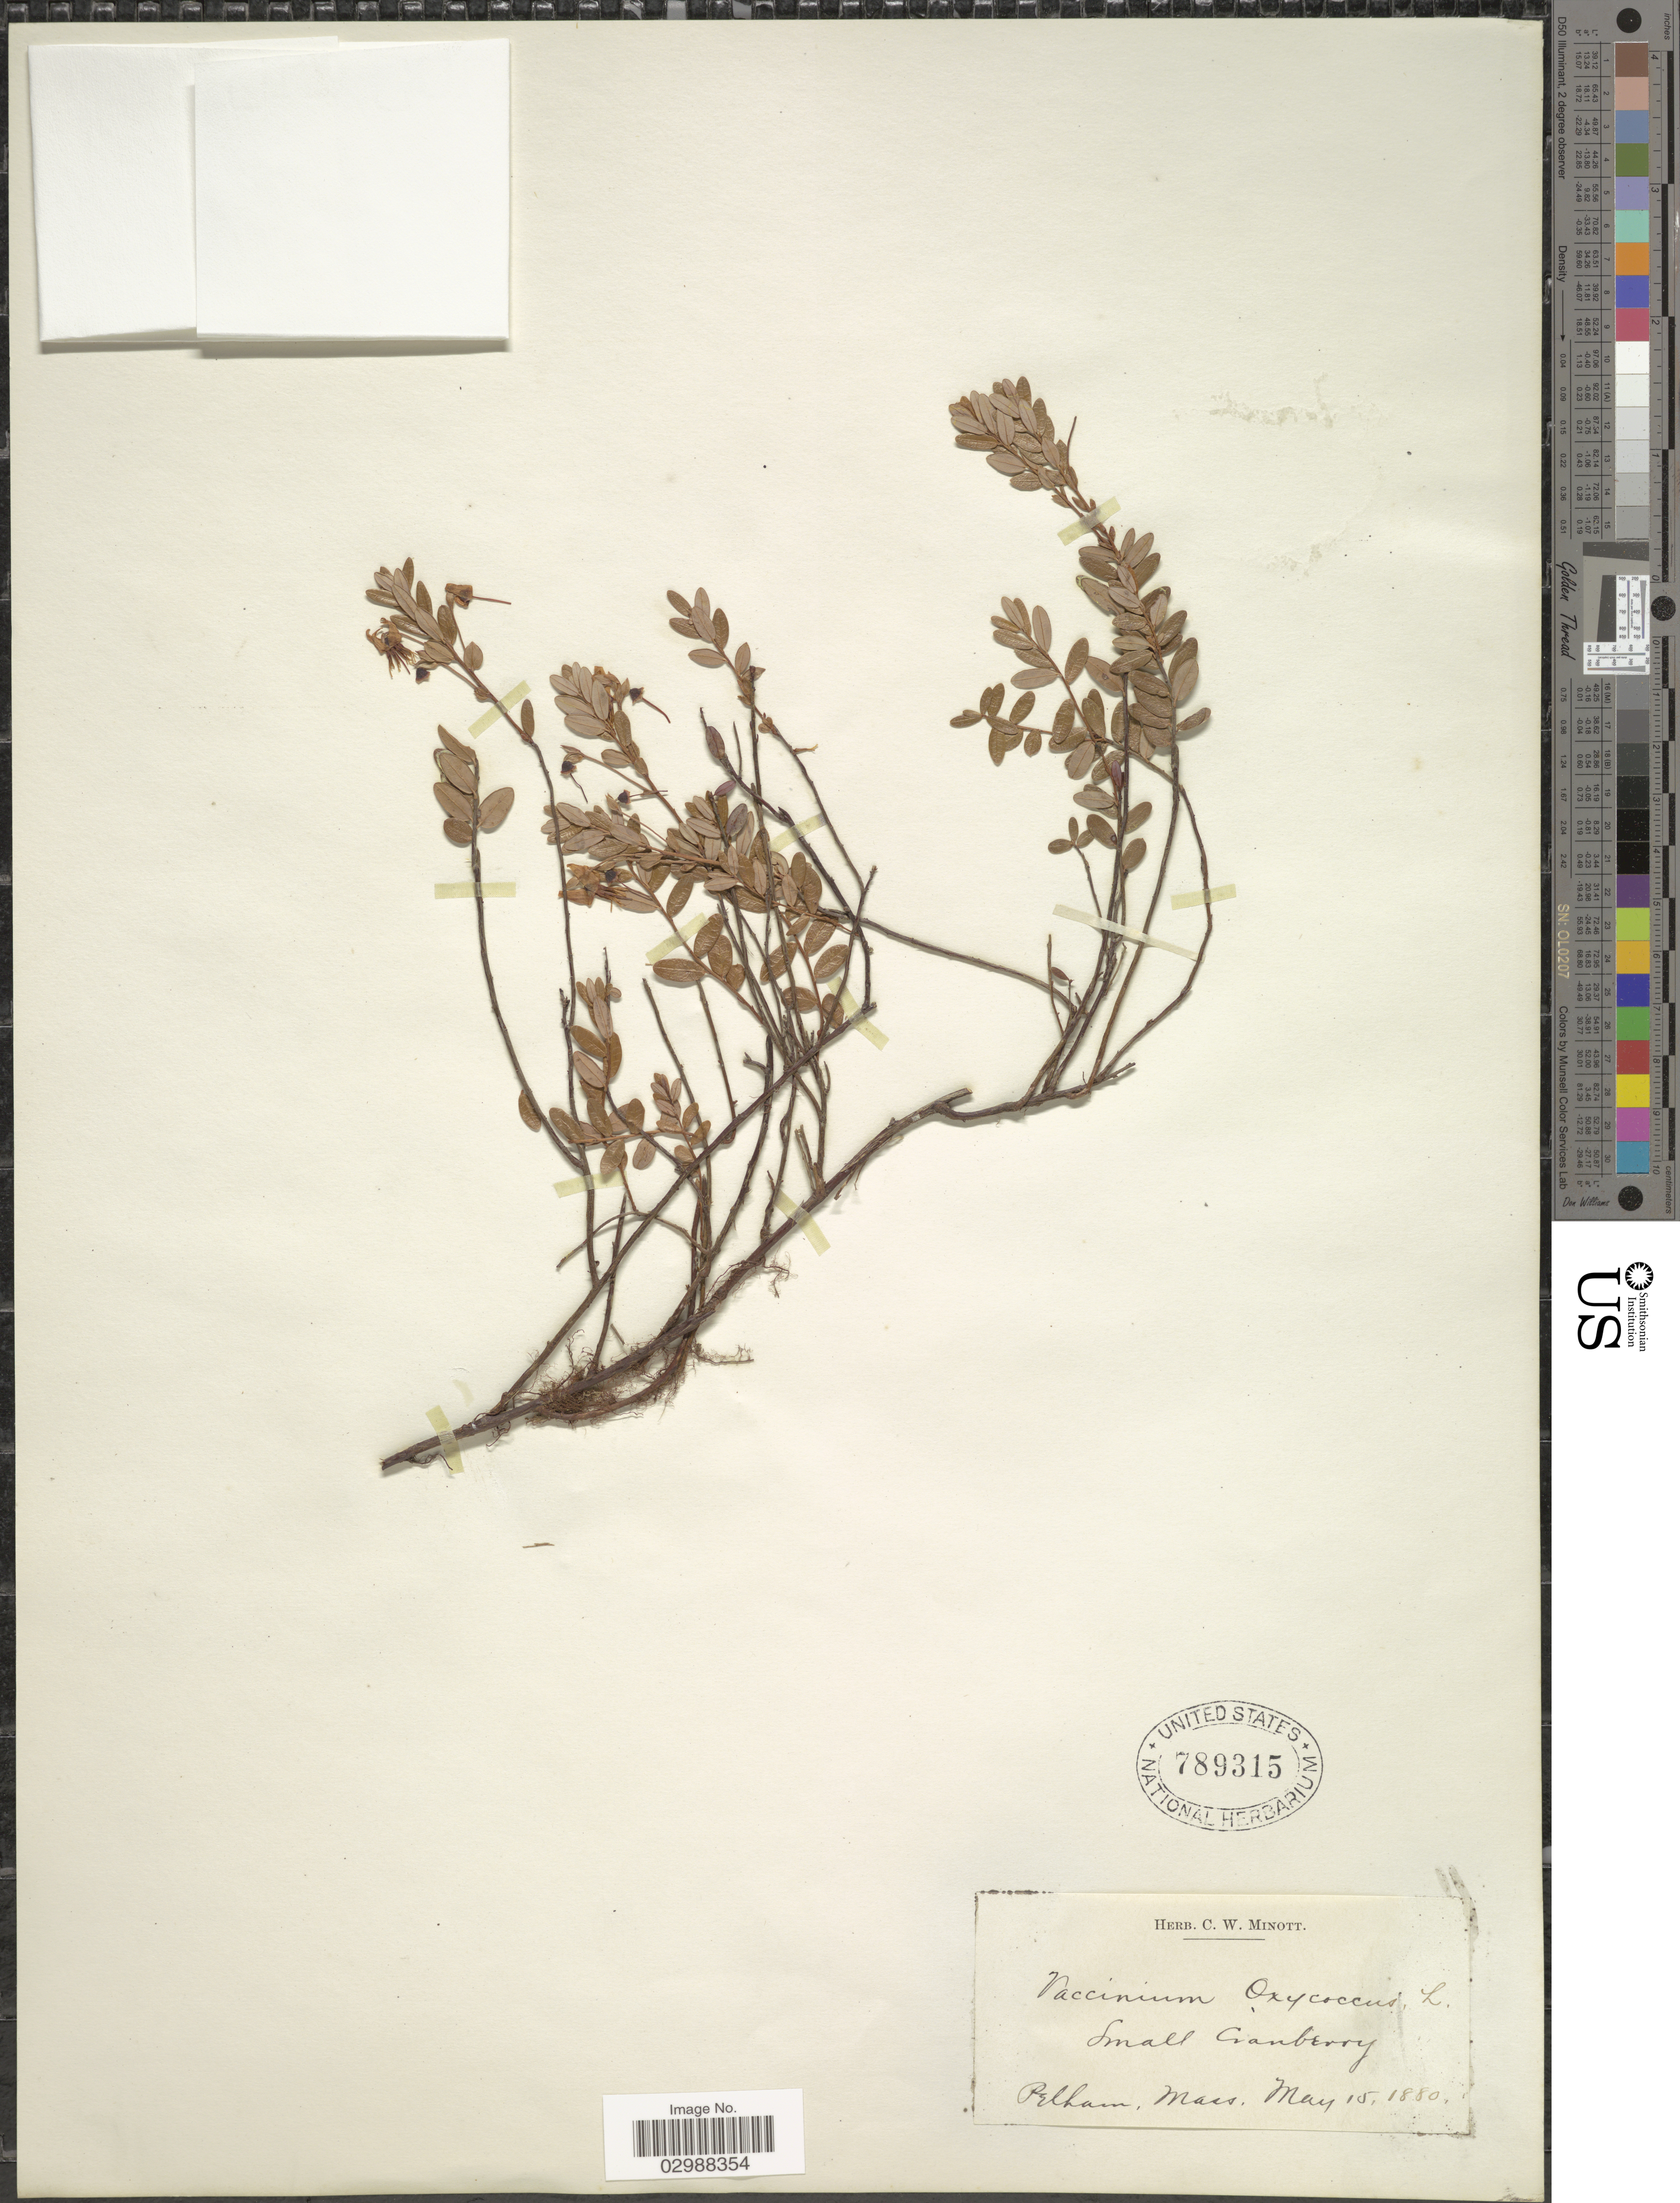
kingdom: Plantae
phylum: Tracheophyta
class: Magnoliopsida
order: Ericales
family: Ericaceae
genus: Vaccinium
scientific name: Vaccinium macrocarpon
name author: Aiton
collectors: ex herb. C. W. Minott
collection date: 1880-05-15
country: United States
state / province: Massachusetts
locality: Small Cranberry. Pelham.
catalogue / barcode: US 789315